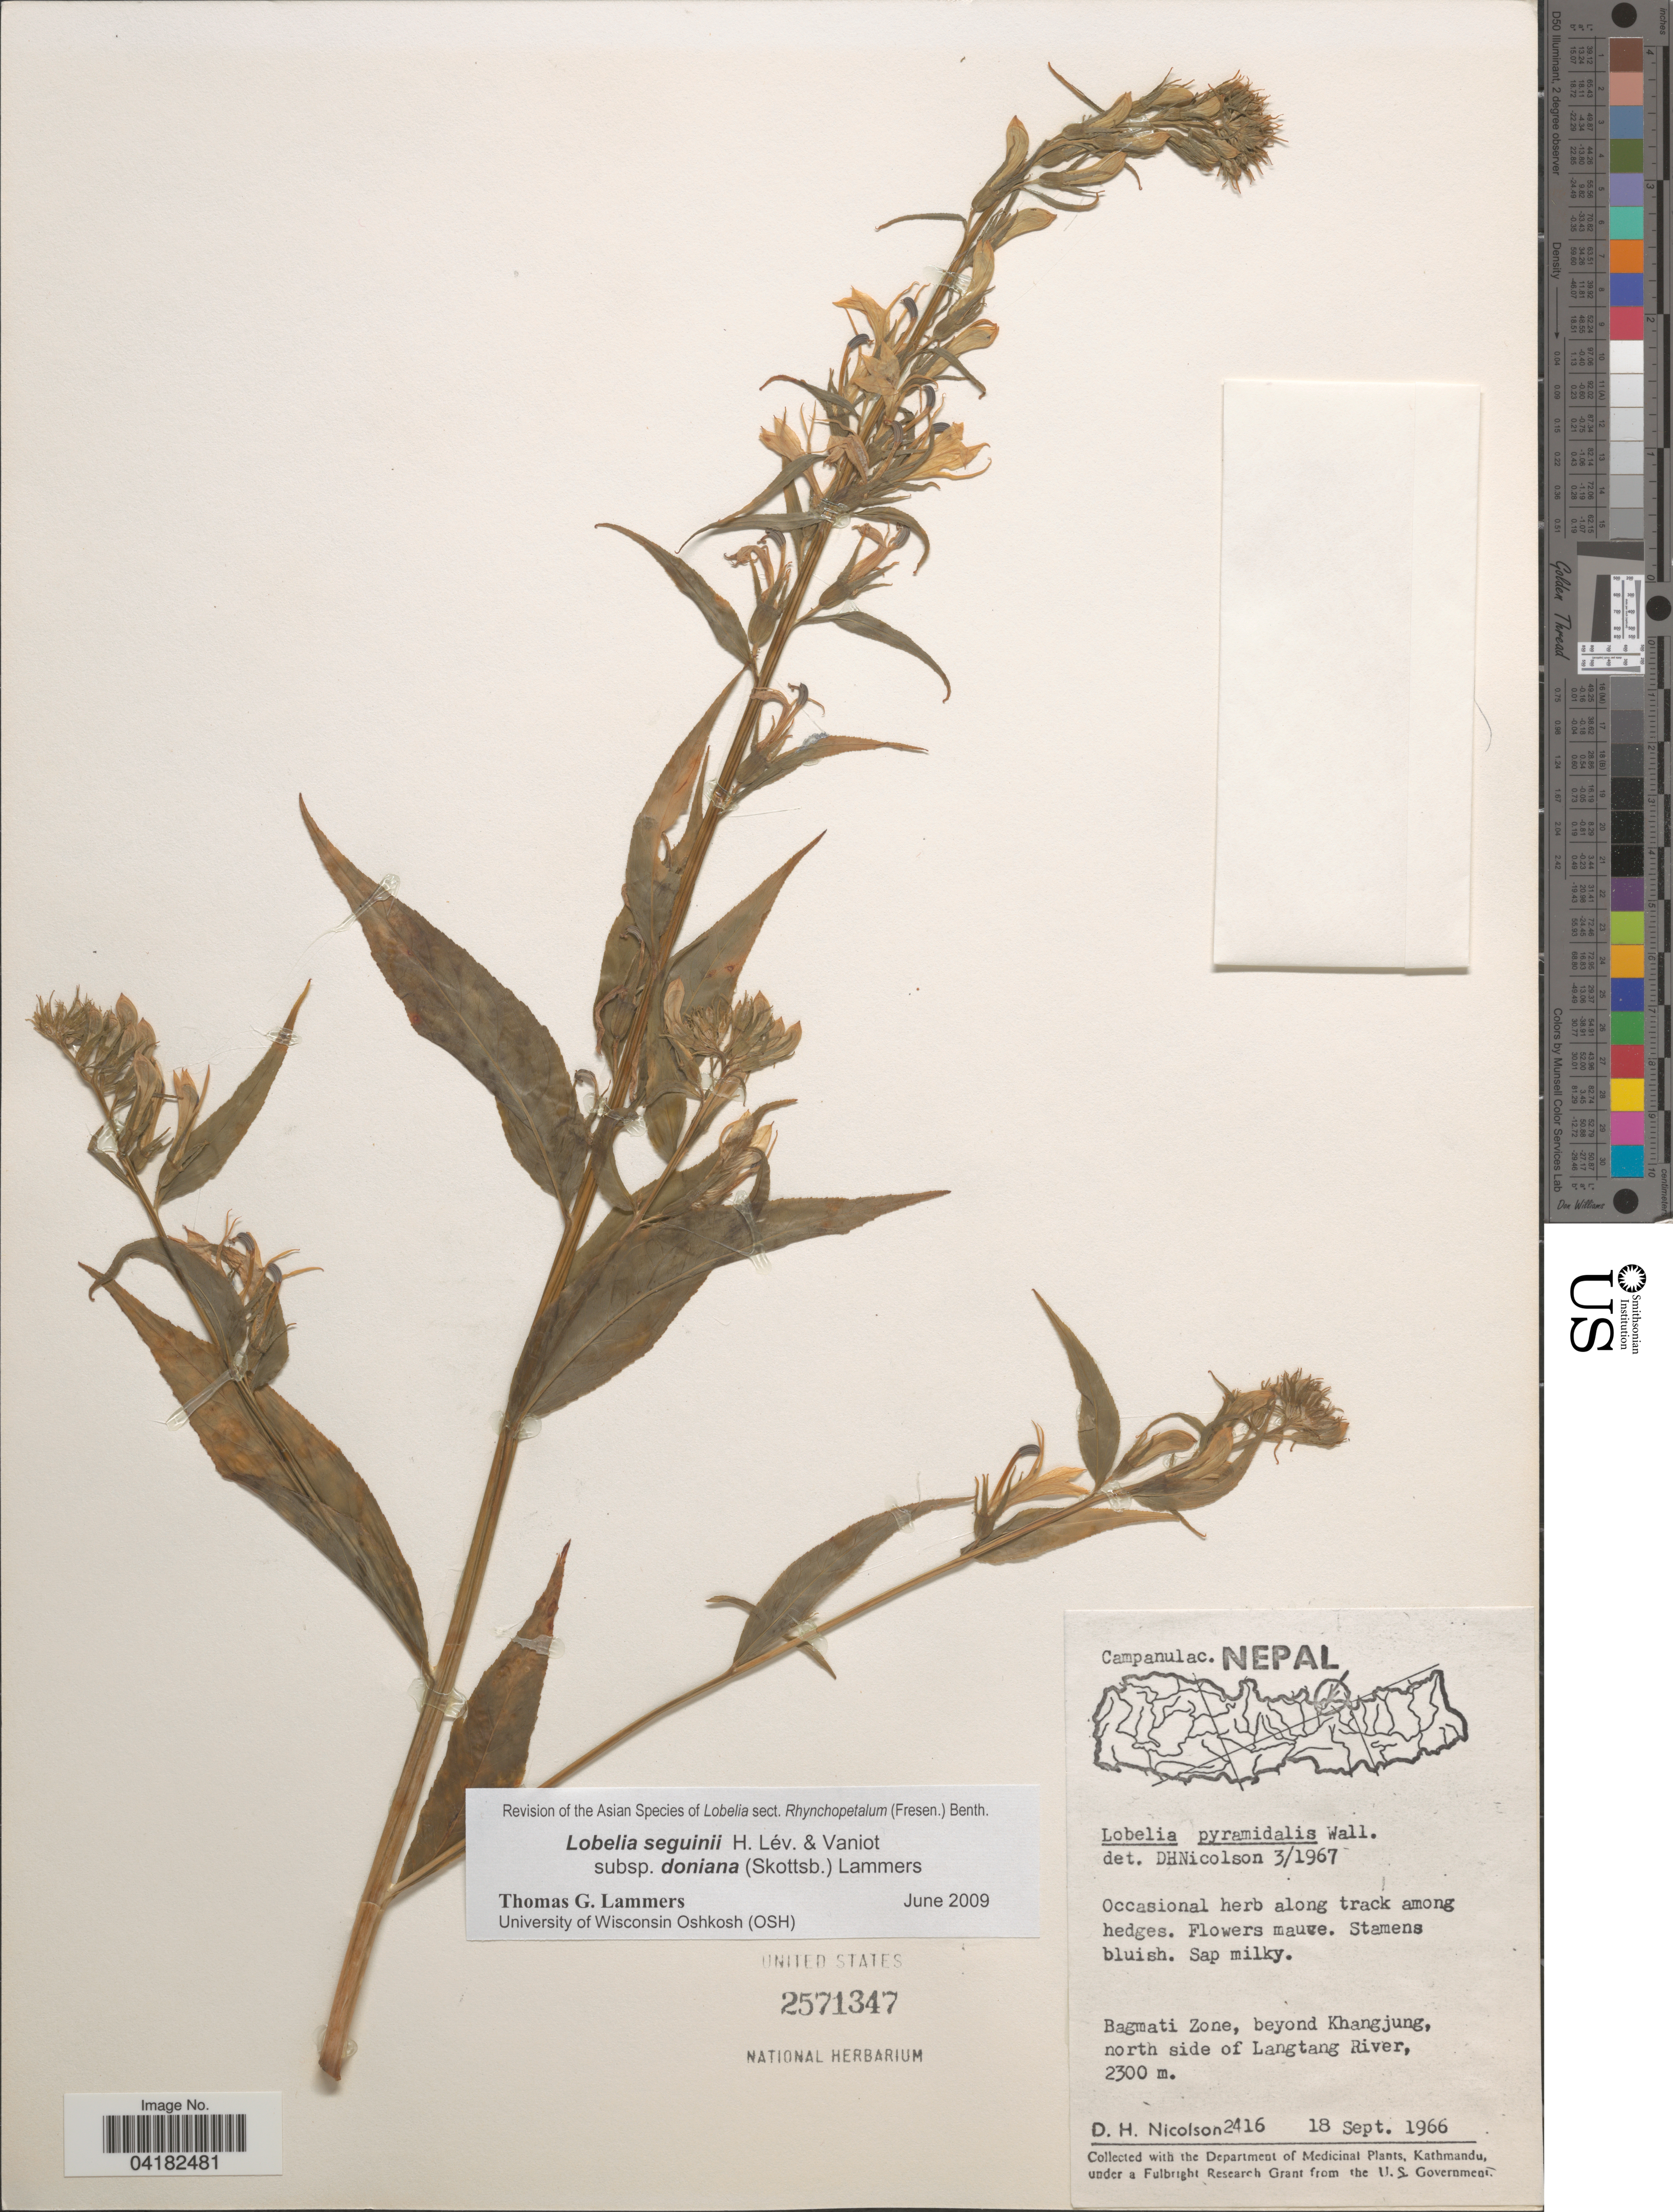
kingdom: Plantae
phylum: Tracheophyta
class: Magnoliopsida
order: Asterales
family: Campanulaceae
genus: Lobelia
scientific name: Lobelia seguinii subsp. doniana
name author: (Skottsb.) E. Wimm.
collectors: D. H. Nicolson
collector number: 2416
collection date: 1966-09-18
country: Nepal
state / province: Bagmati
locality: Bagmati Zone, beyond Khangjung, north side of Langtang River.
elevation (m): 2300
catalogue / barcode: US 2571347